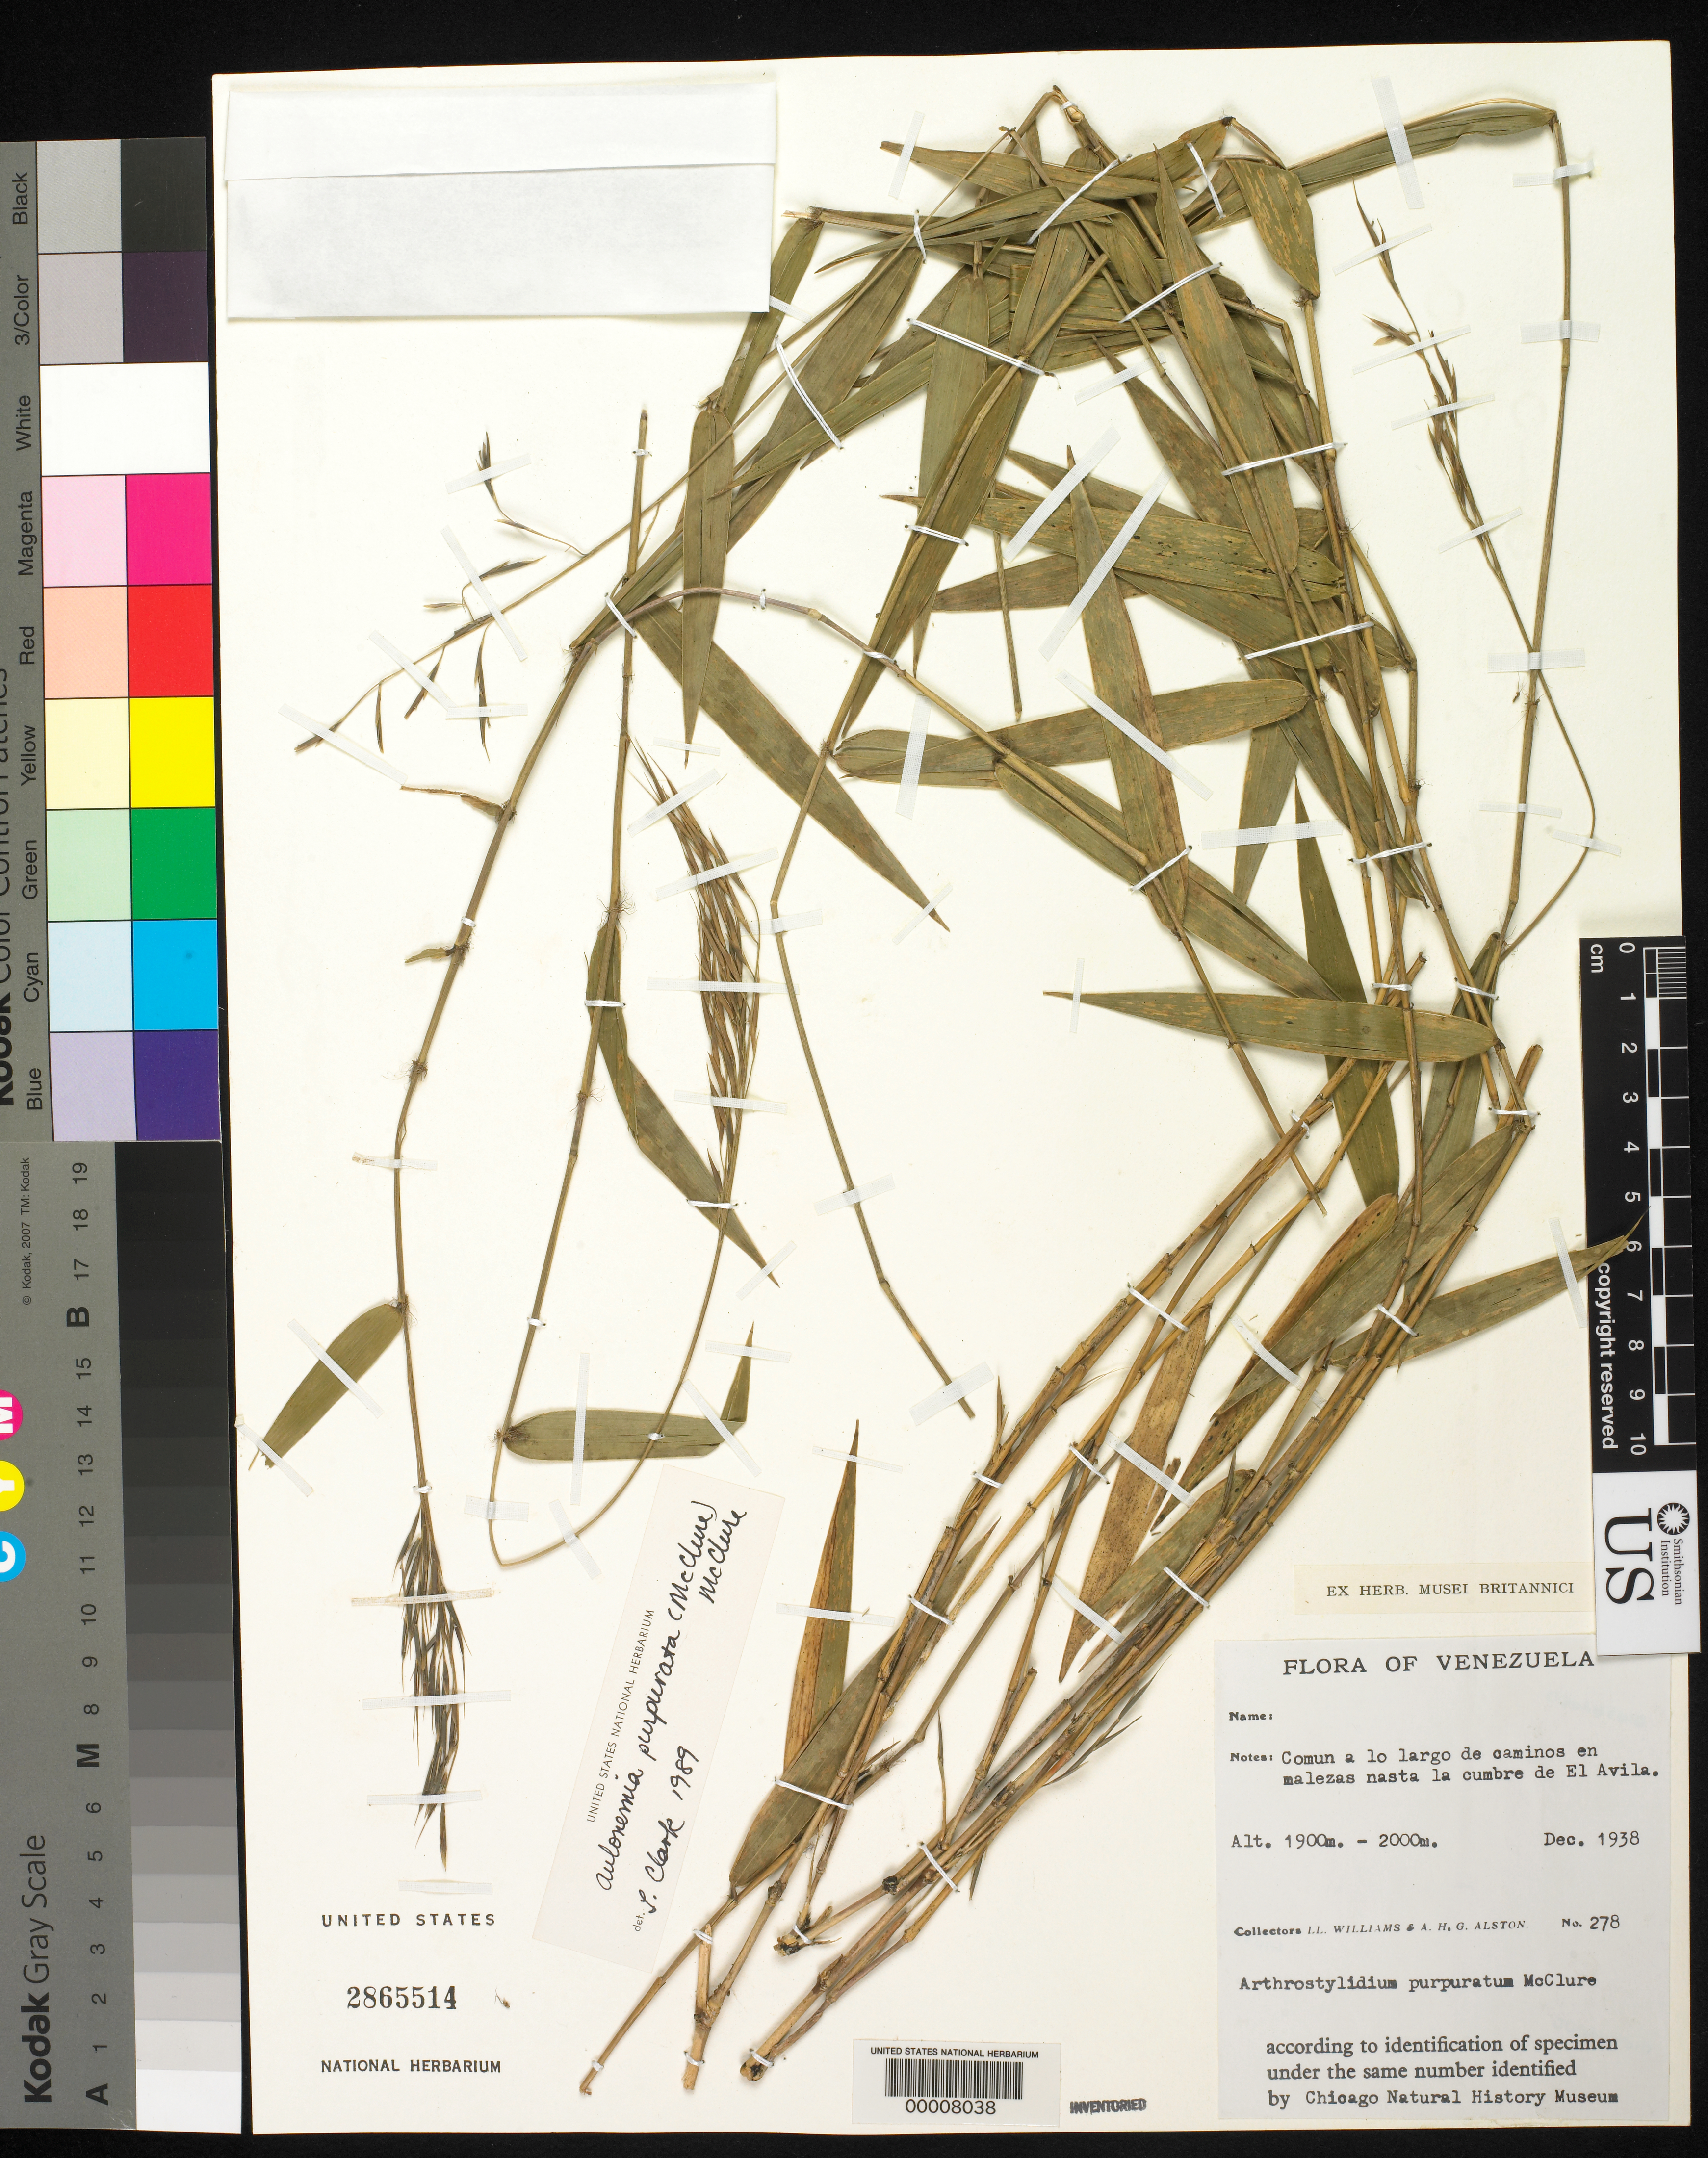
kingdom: Plantae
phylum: Tracheophyta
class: Liliopsida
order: Poales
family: Poaceae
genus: Aulonemia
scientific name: Aulonemia purpurata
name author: (McClure) McClure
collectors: Ll. Williams & A. H. Alston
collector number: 278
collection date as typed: Dec 1938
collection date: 1938-12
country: Venezuela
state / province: Miranda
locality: El avila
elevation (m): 1900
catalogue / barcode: US 2865514